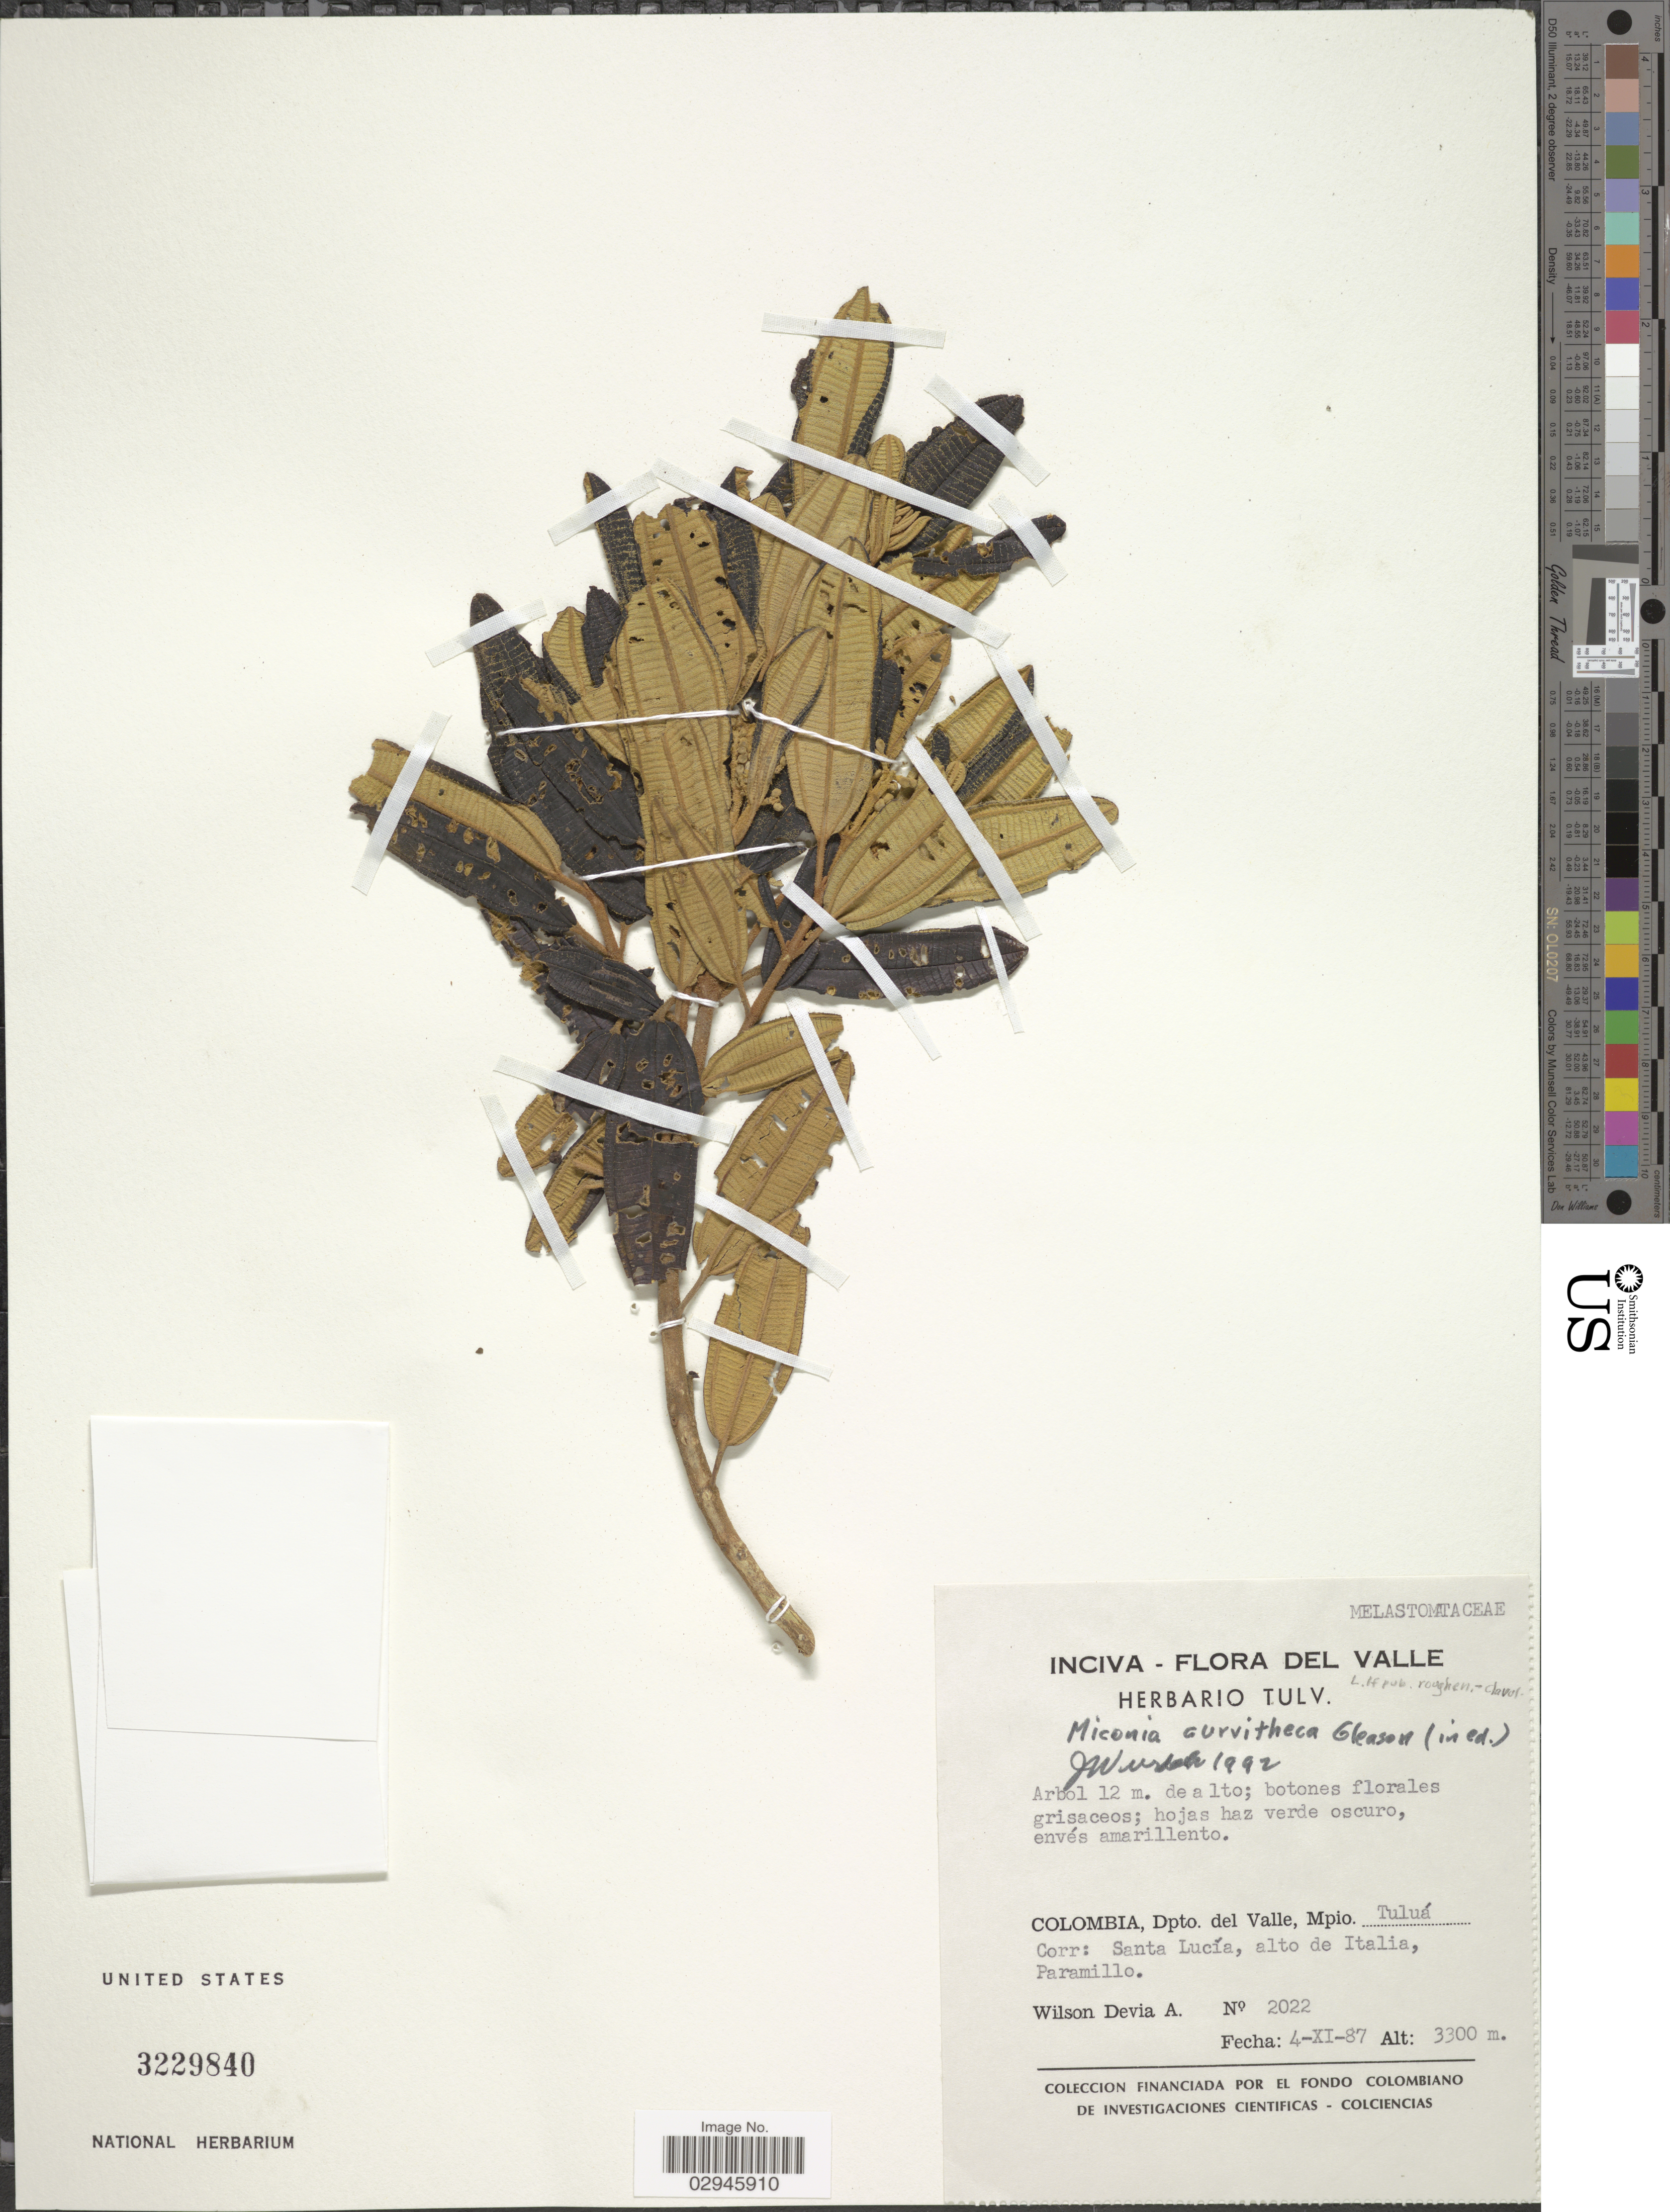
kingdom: Plantae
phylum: Tracheophyta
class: Magnoliopsida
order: Myrtales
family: Melastomataceae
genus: Miconia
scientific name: Miconia curvitheca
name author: Posada- Herrera & H. Mend.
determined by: Posada- Herrera, F. M.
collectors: W. Devia A.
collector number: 2022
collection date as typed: Transcribed d/m/y: 4/11/87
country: Colombia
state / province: Valle del Cauca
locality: Dpto. del Valle, Mpio. Tuluá. Corr: Santa Lucía, alto de Italia, Paramillo.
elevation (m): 3300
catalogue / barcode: US 3229840